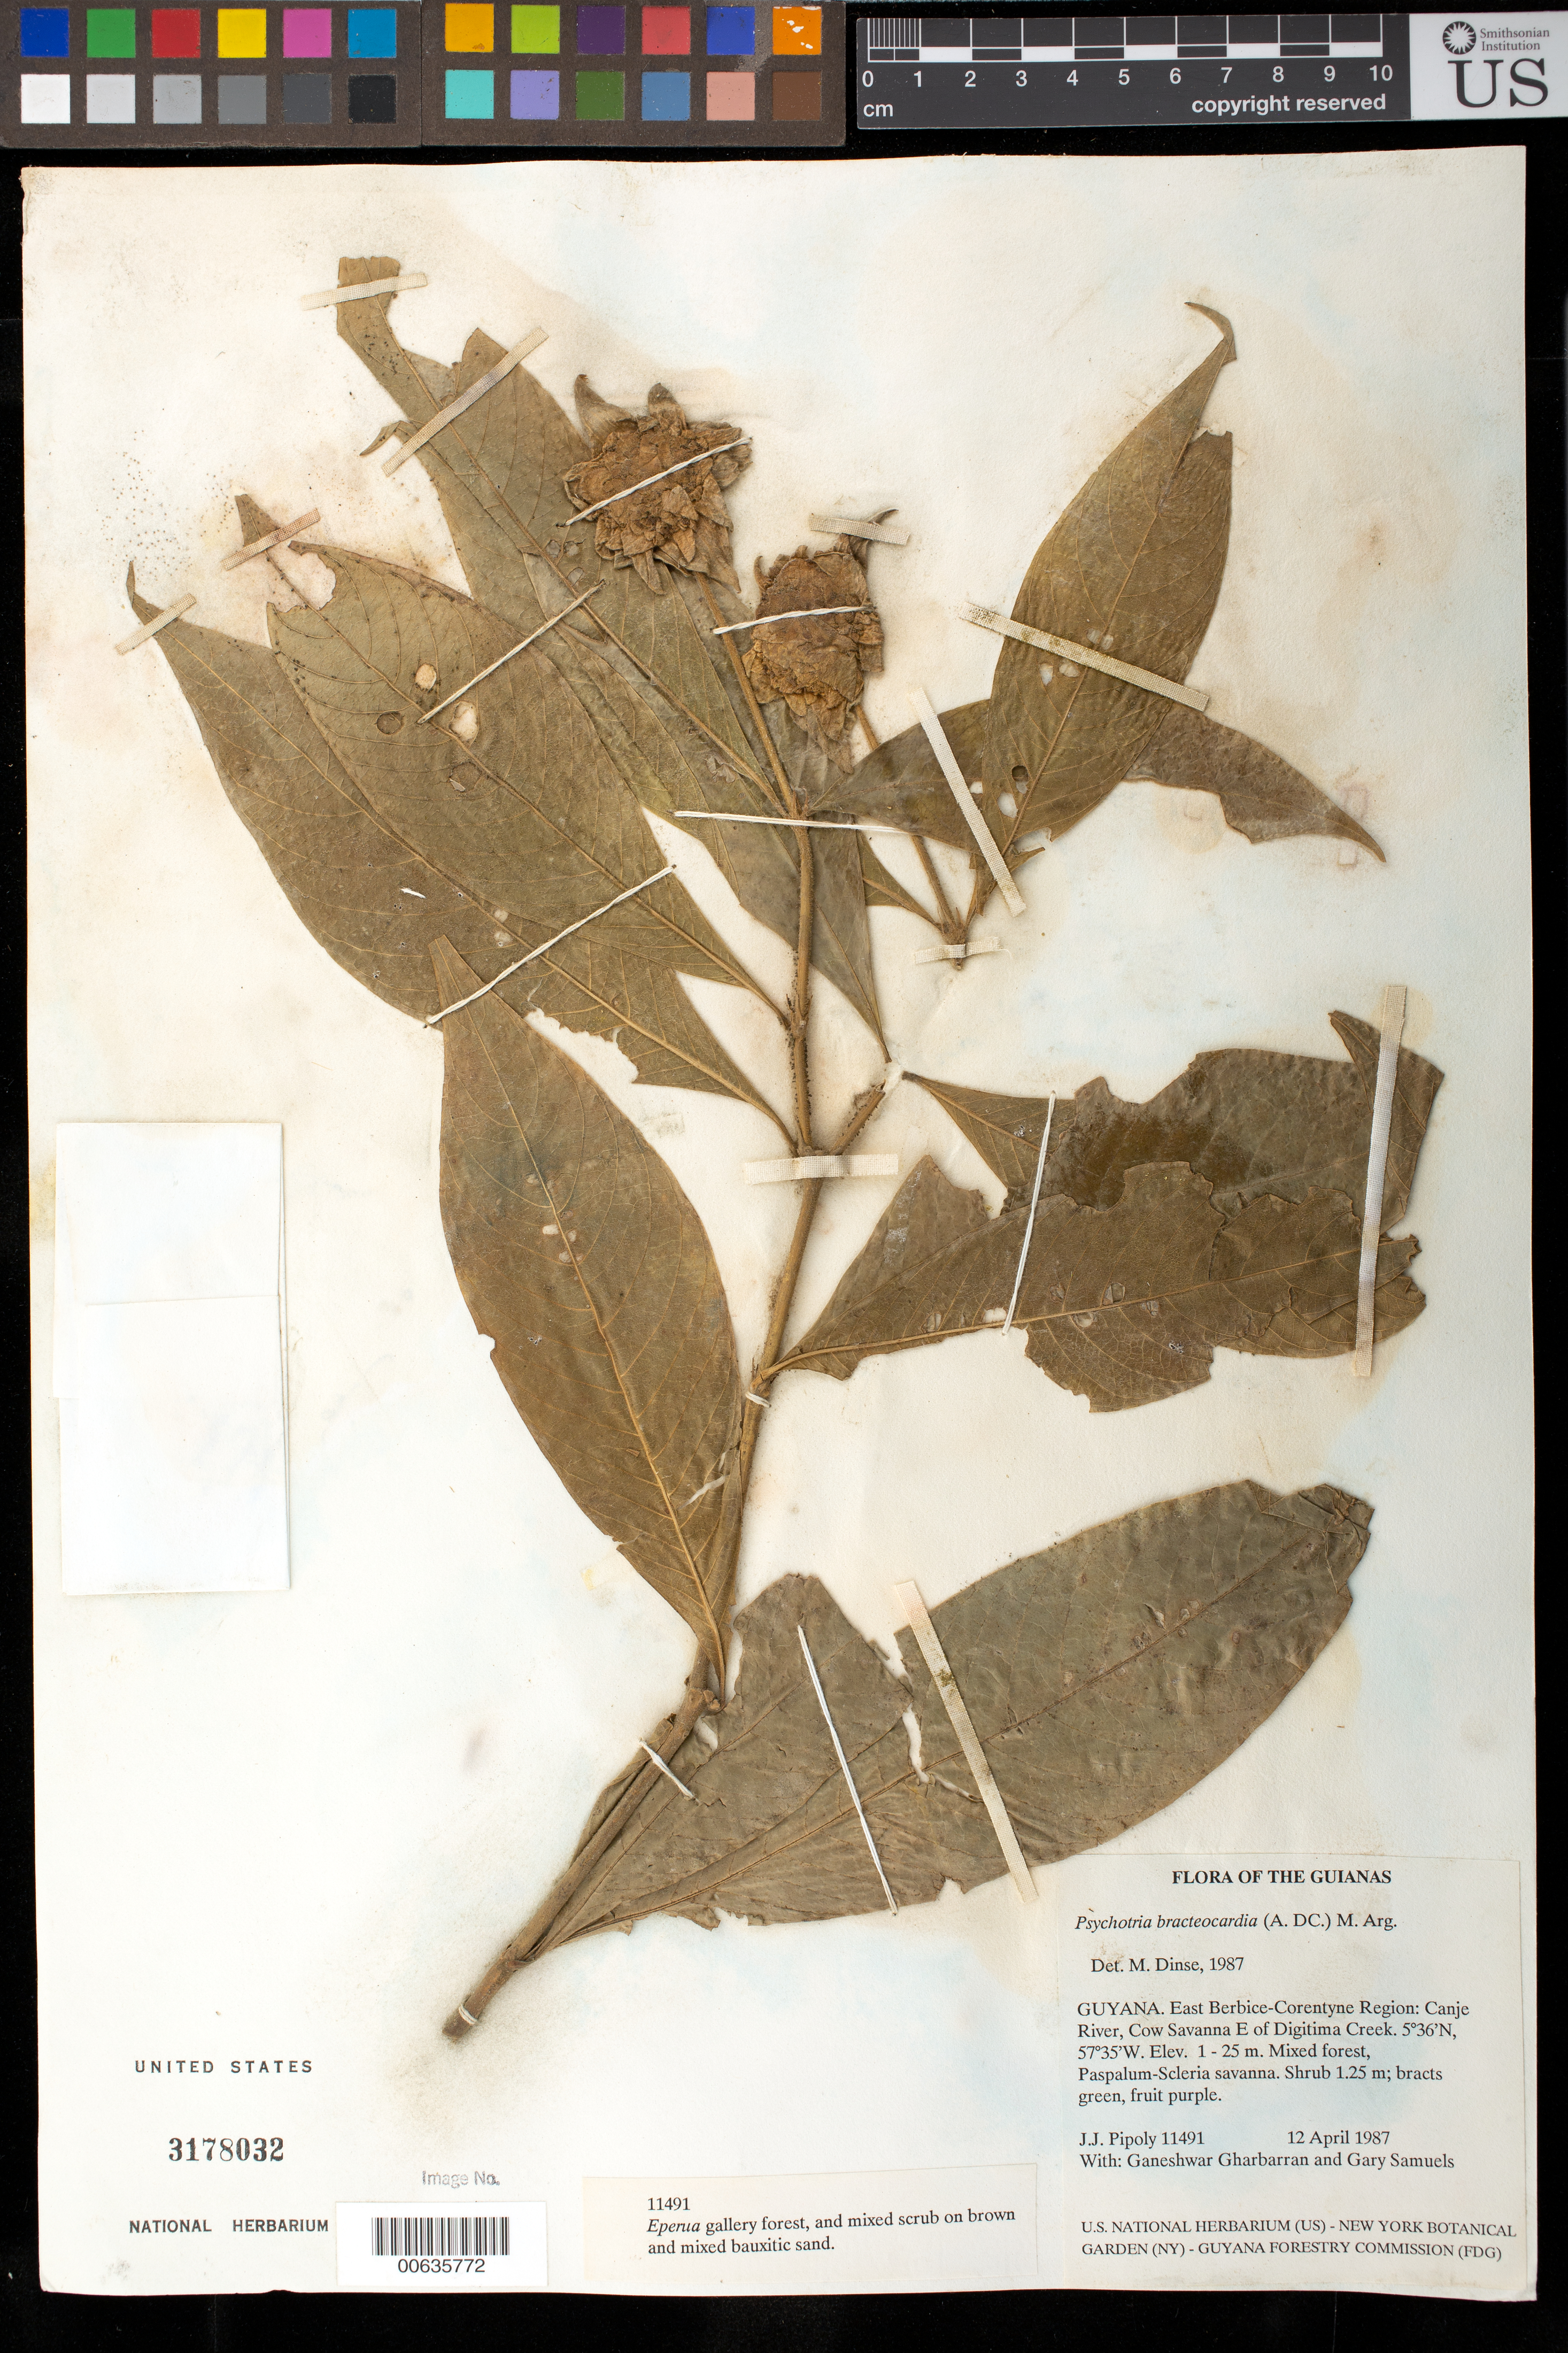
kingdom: Plantae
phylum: Tracheophyta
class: Magnoliopsida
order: Gentianales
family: Rubiaceae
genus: Palicourea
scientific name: Palicourea bracteocardia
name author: (DC.) Delprete & J.H. Kirkbr.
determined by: Kirkbride, J. H., Jr.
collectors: J. J. Pipoly, G. Gharbarran & G. Samuels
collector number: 11491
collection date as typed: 12 April 1987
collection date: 1987-04-12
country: Guyana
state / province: E. Berbice-Corentyne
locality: Canje River, Cow Savanna E of Digitima Creek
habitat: Mixed forest, Paspalum-Scleria savanna, Eperua gallery forest and mixed scrub on brown and mixed bauxitic sand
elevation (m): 1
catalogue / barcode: US 3178032